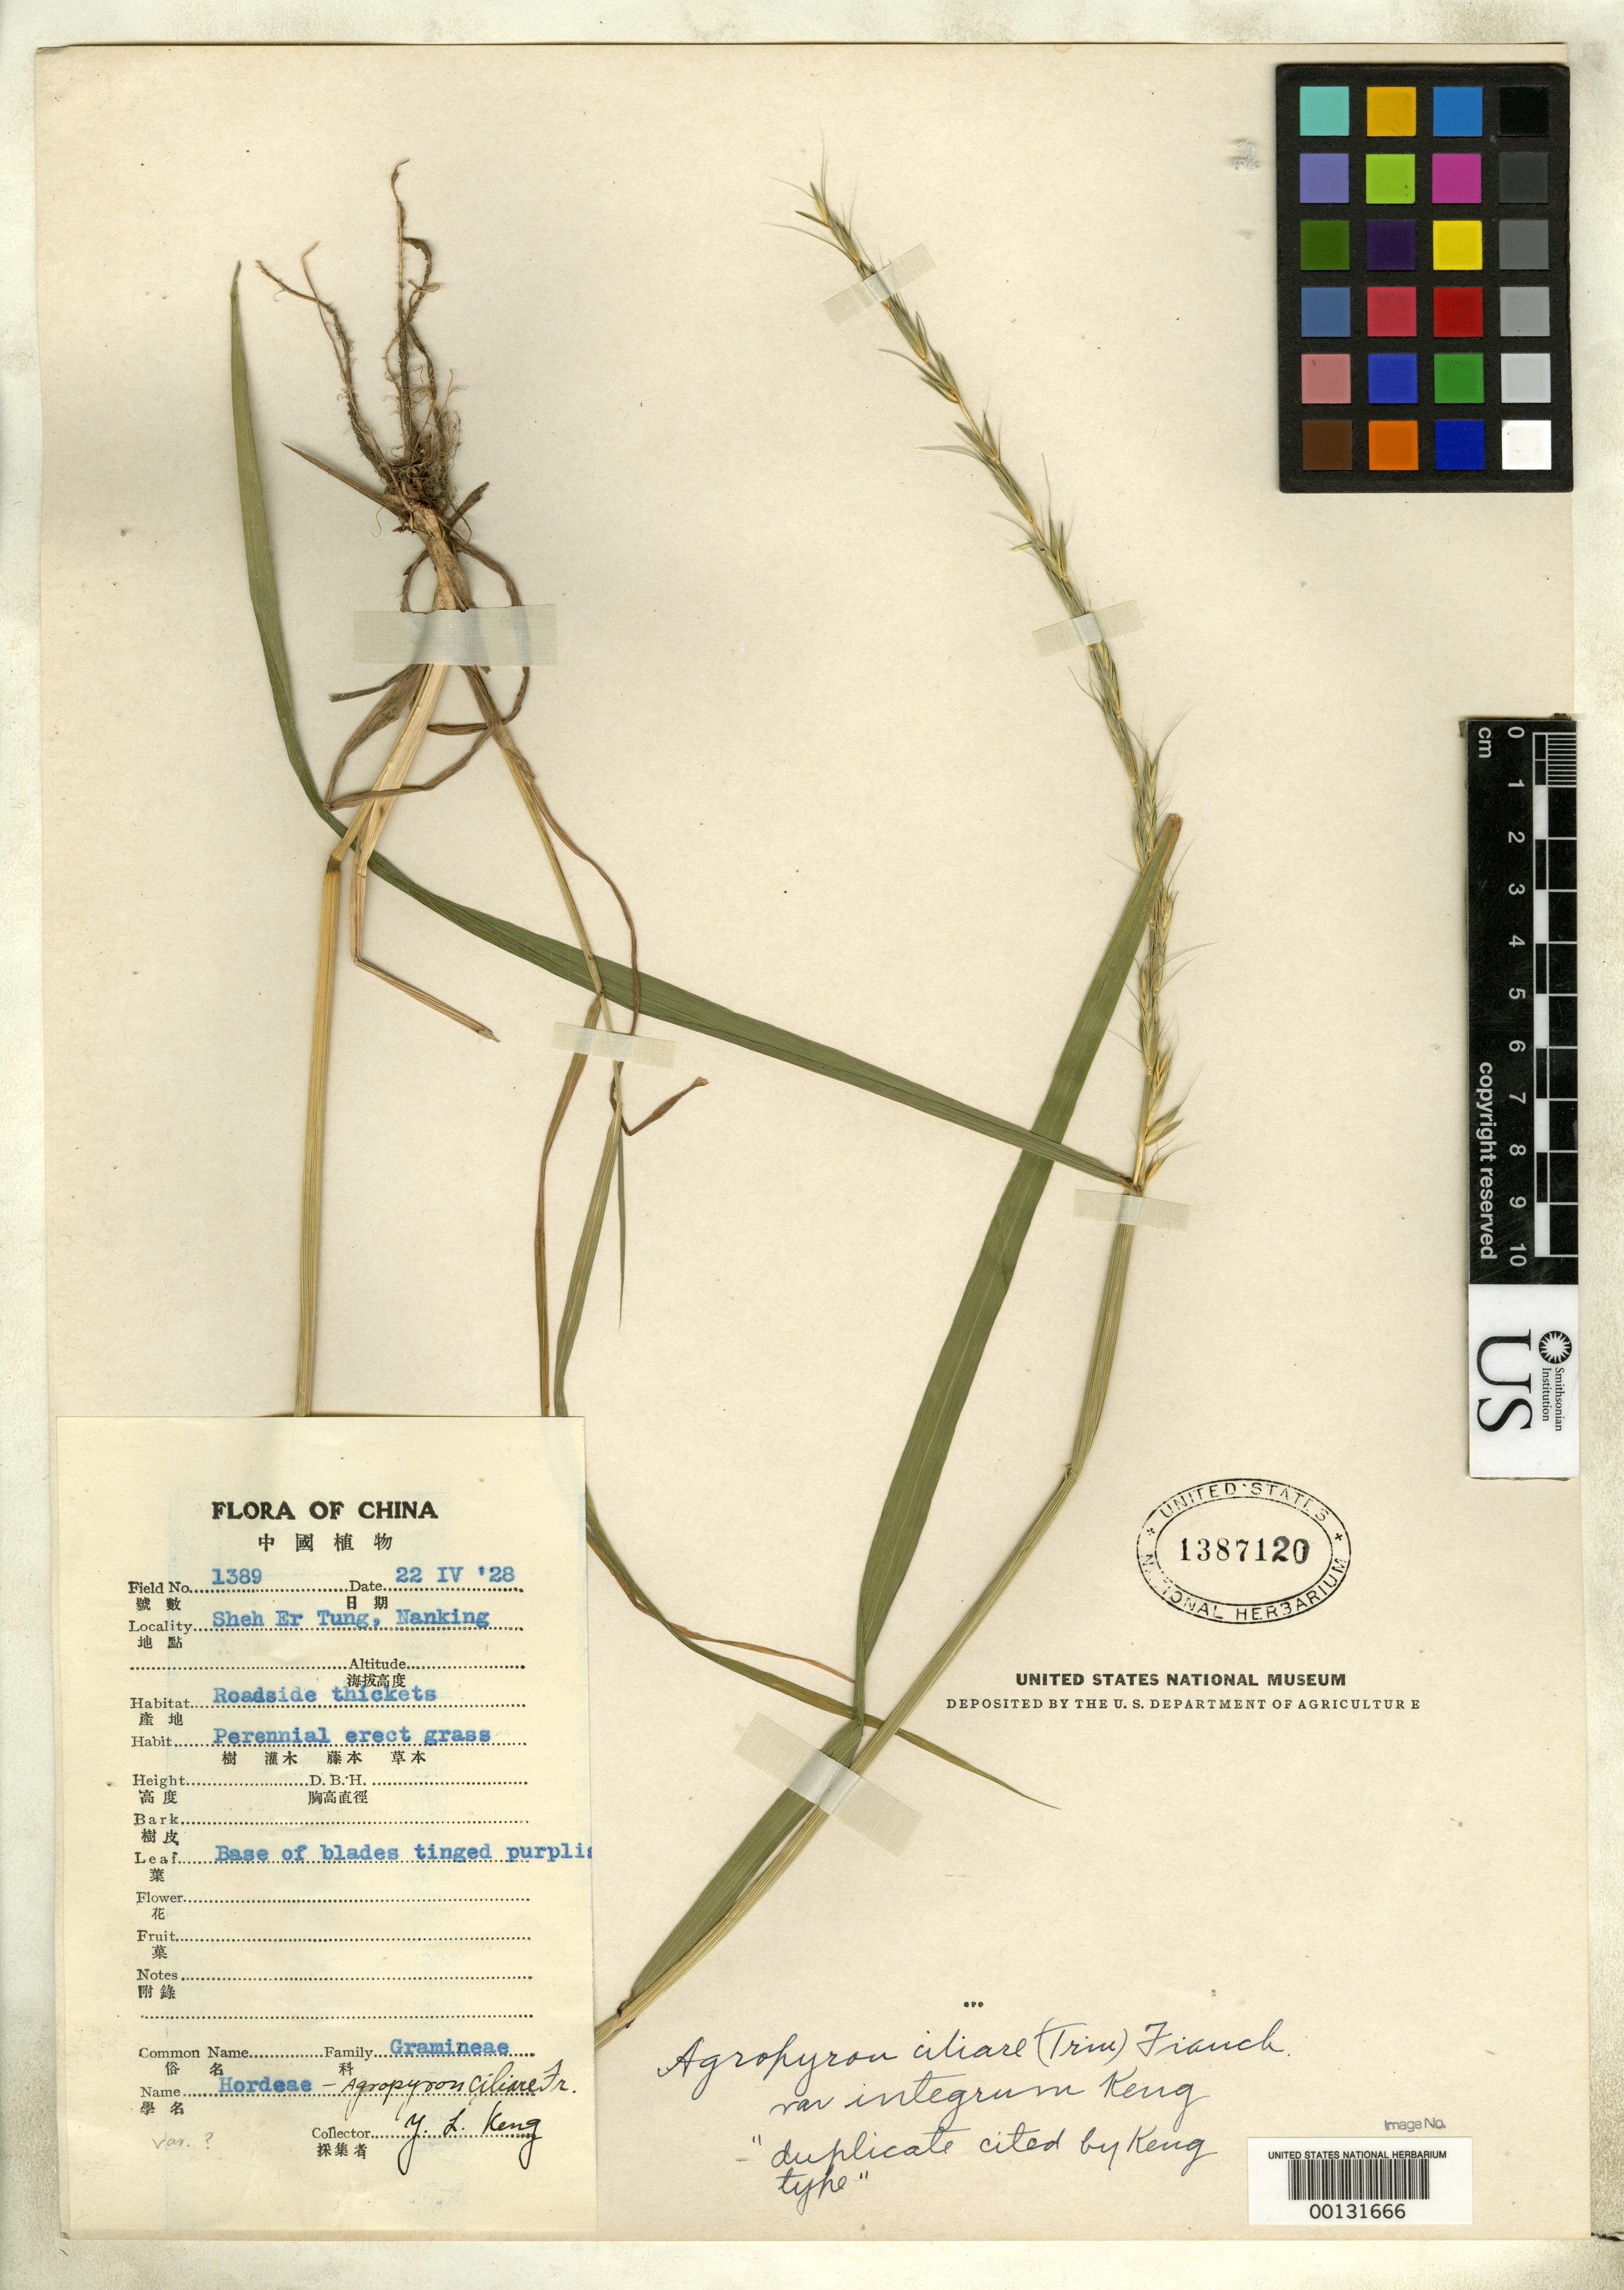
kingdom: Plantae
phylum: Tracheophyta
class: Liliopsida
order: Poales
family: Poaceae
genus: Agropyron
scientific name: Agropyron ciliare var. integrum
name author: Keng in C. P'ei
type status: Isotype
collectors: Y. L. Keng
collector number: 1389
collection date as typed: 22 Apr 1928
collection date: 1928-04-22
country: China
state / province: Jiangsu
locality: Sheh Er Tung Nanking.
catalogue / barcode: US 1387120